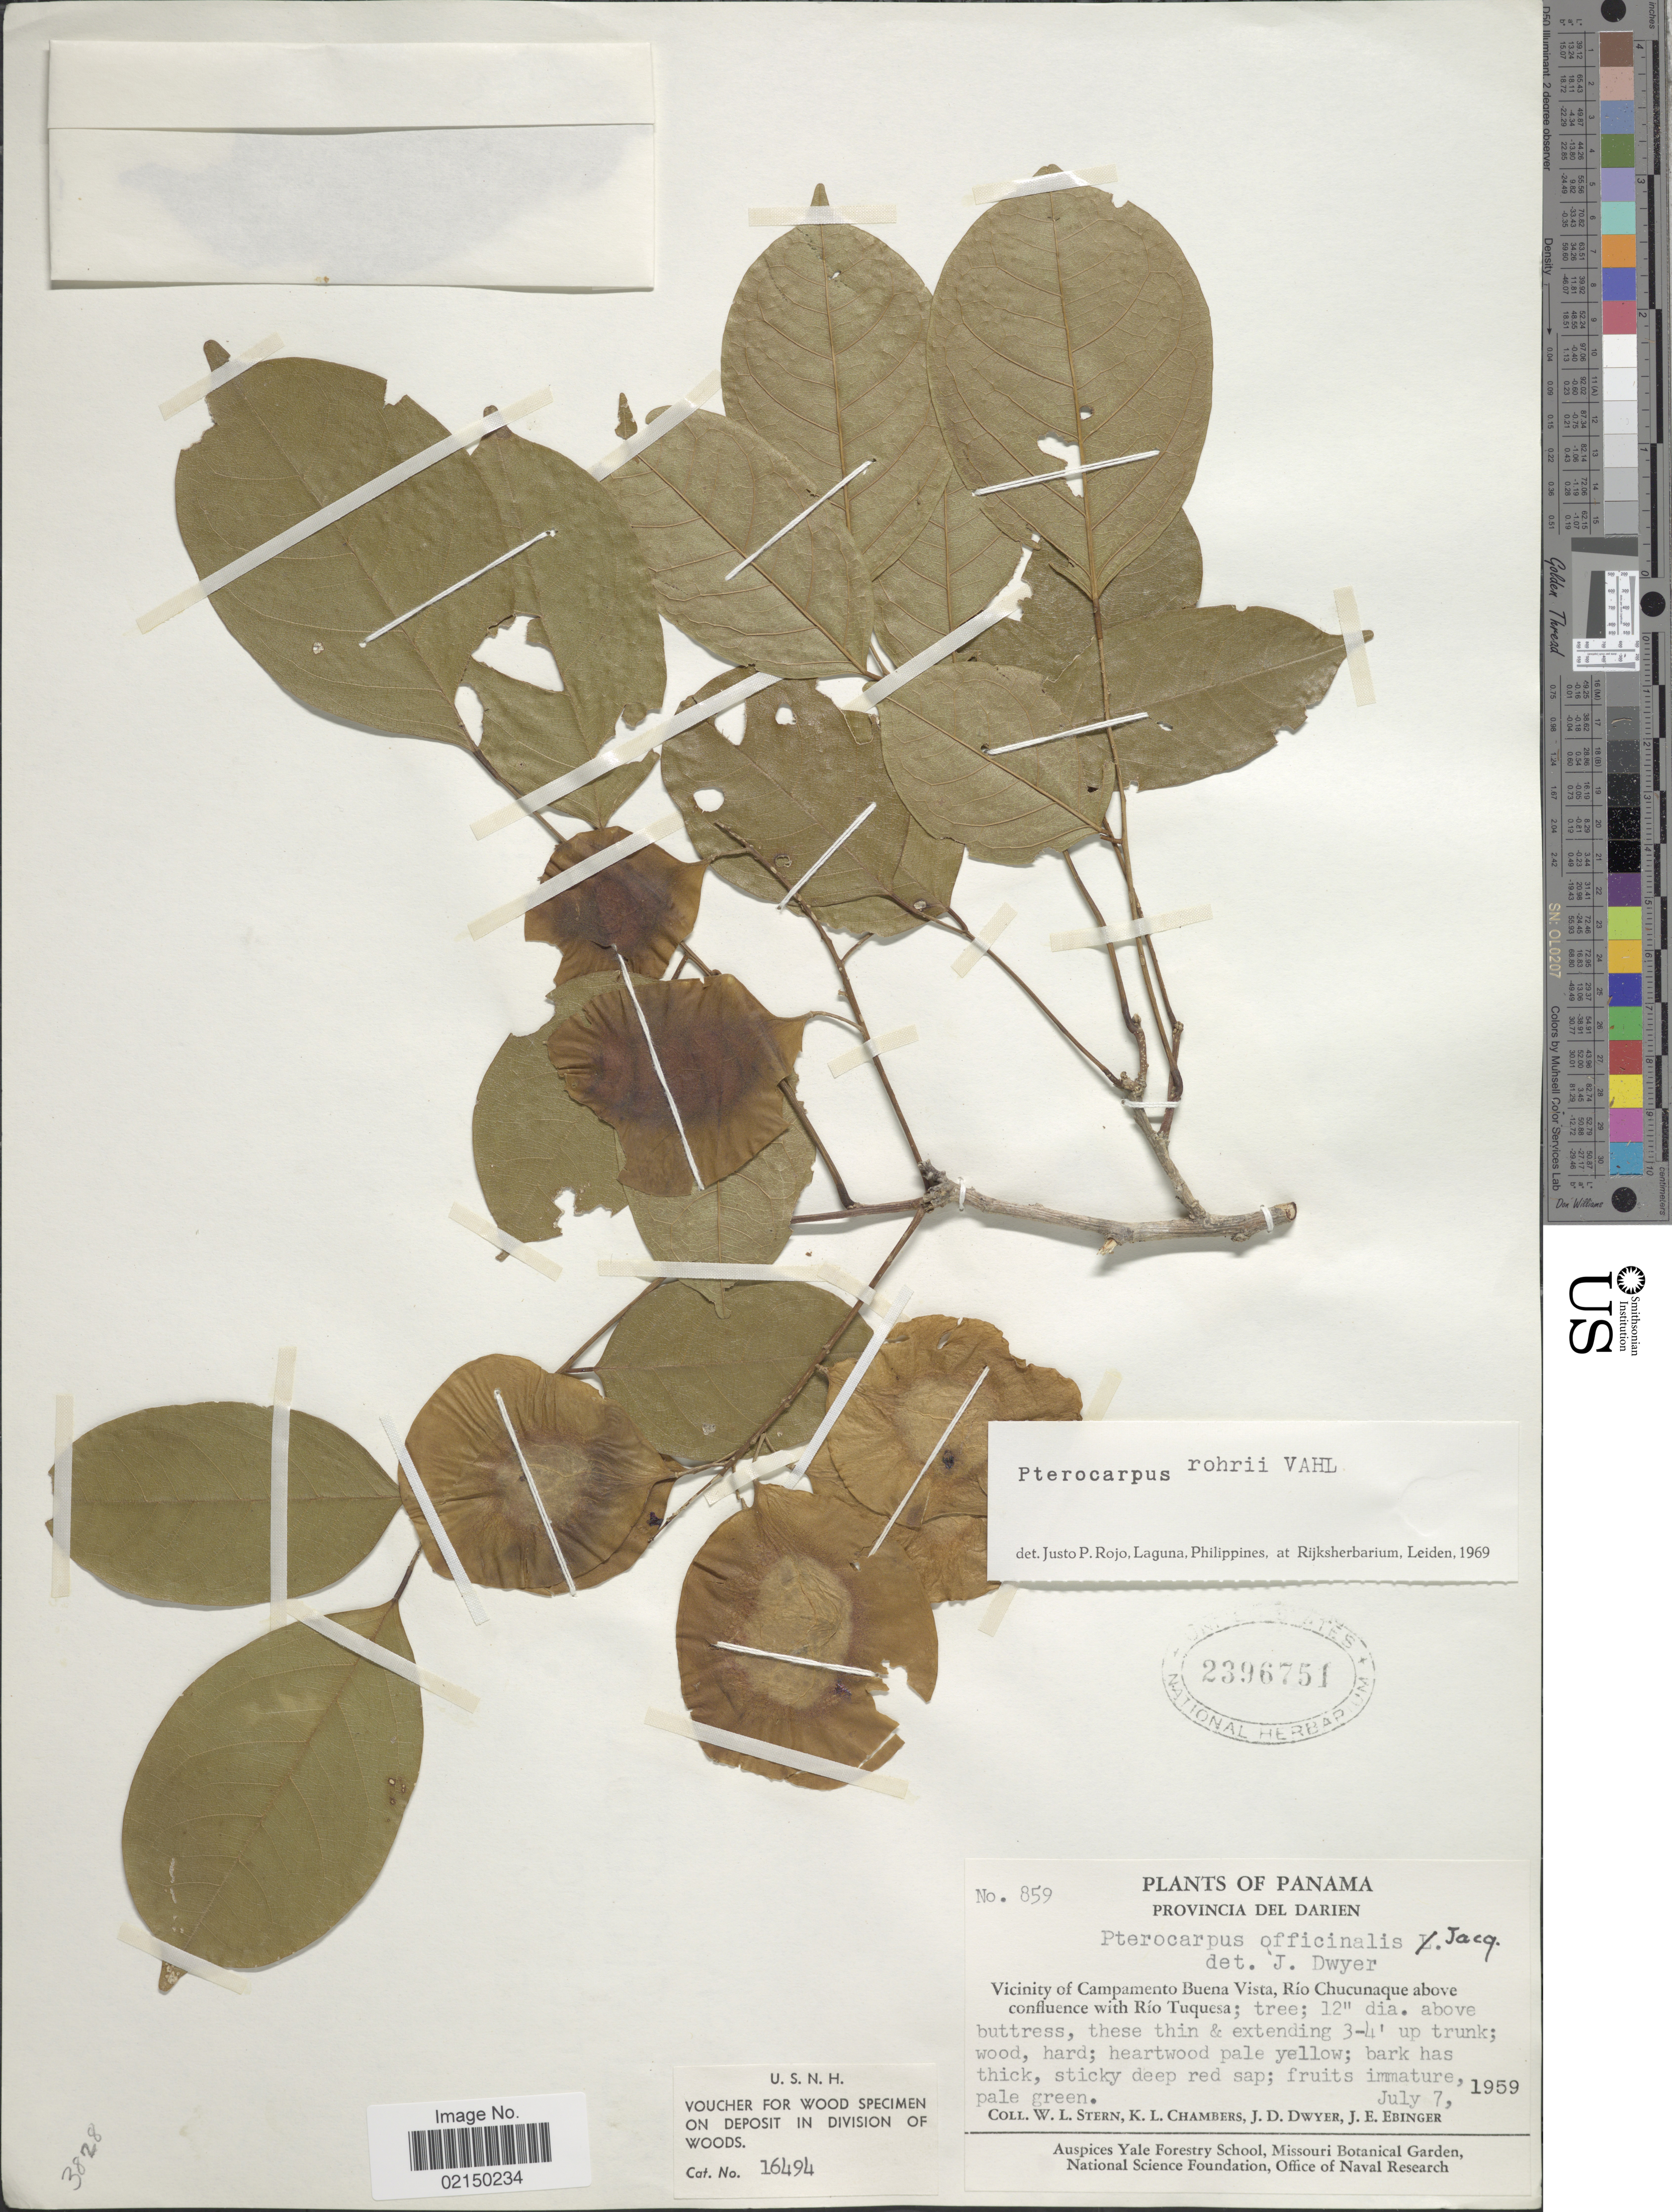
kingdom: Plantae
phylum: Tracheophyta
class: Magnoliopsida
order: Fabales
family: Fabaceae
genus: Pterocarpus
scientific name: Pterocarpus rohrii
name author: Vahl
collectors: W. L. Stern, K. Chambers, J. D. Dwyer & J. Ebinger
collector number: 859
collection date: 1959-07-07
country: Panama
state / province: Darién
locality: Vicinity of Campamento Buena Vista, Rio Chucunaque above confluence with Rio Tuquesa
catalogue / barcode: US 2396751